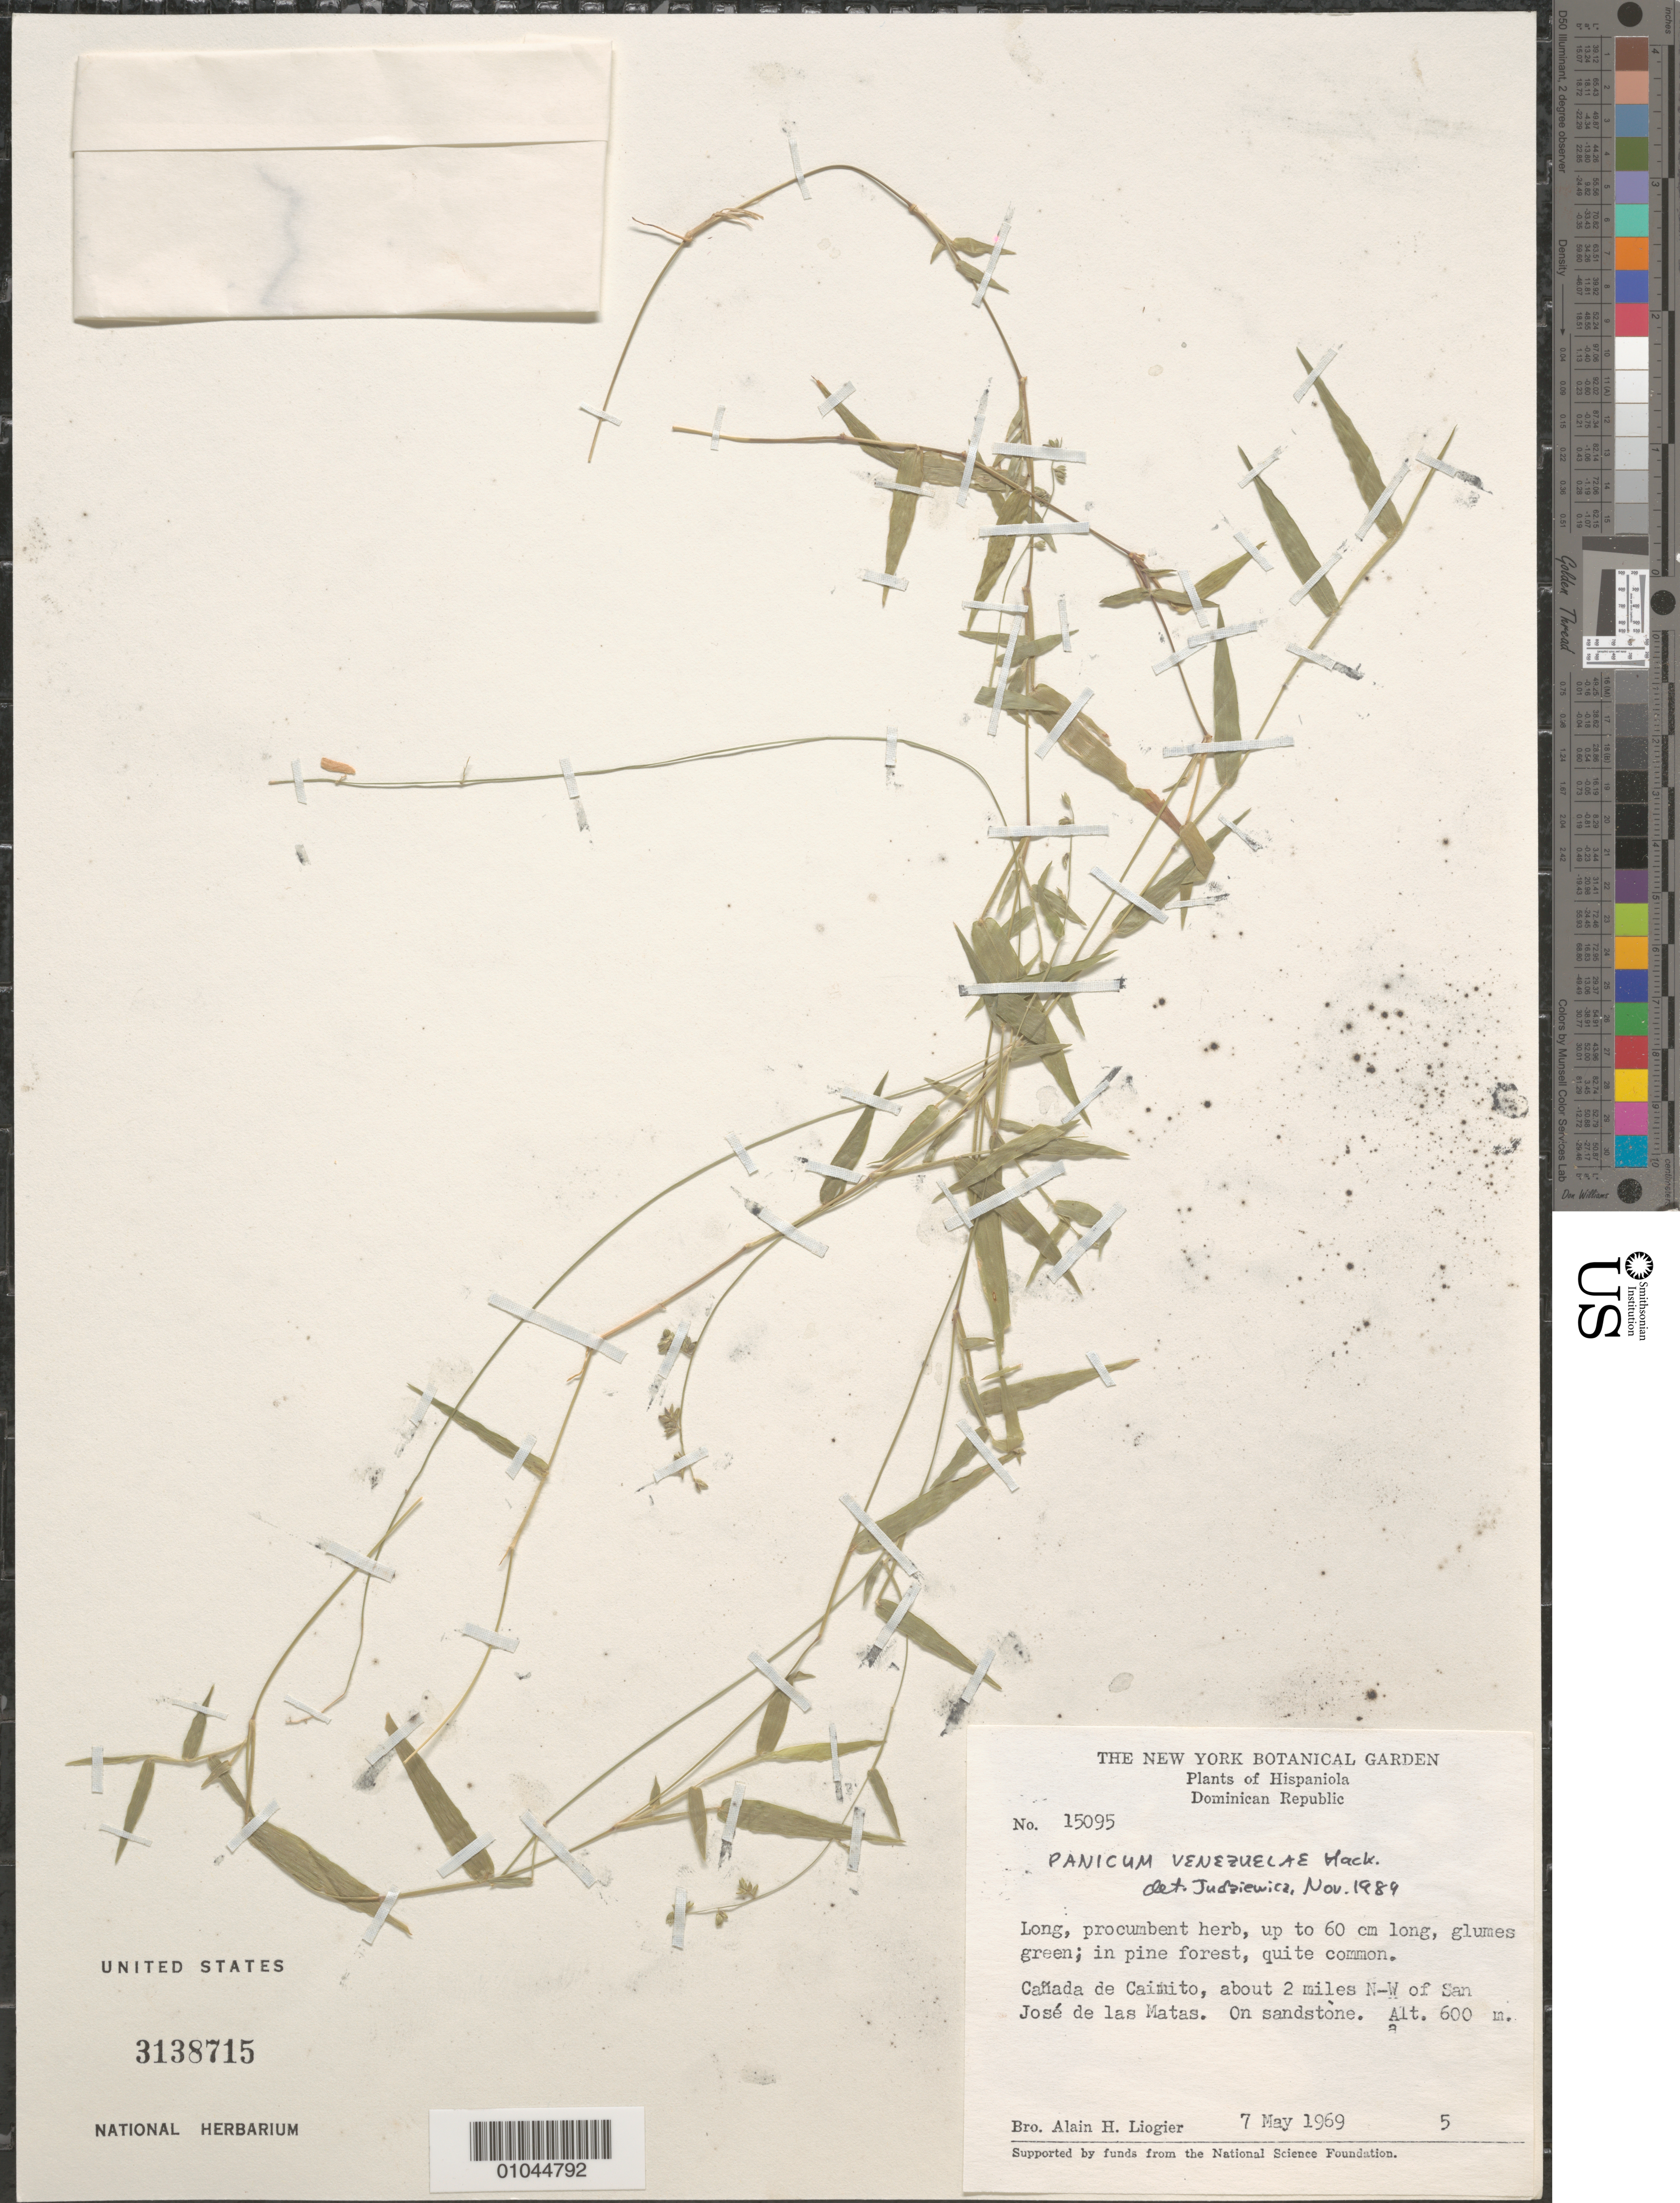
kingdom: Plantae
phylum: Tracheophyta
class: Liliopsida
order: Poales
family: Poaceae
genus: Panicum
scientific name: Panicum venezuelae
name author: Hack.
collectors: A. H. Liogier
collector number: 15095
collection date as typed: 07 May 1969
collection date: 1969-05-07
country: Dominican Republic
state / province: Santiago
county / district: San José de las Matas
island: Hispaniola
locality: Canada de Caimito, about 2 miles NW of San Jose de las Matas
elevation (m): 600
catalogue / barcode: US 3138715